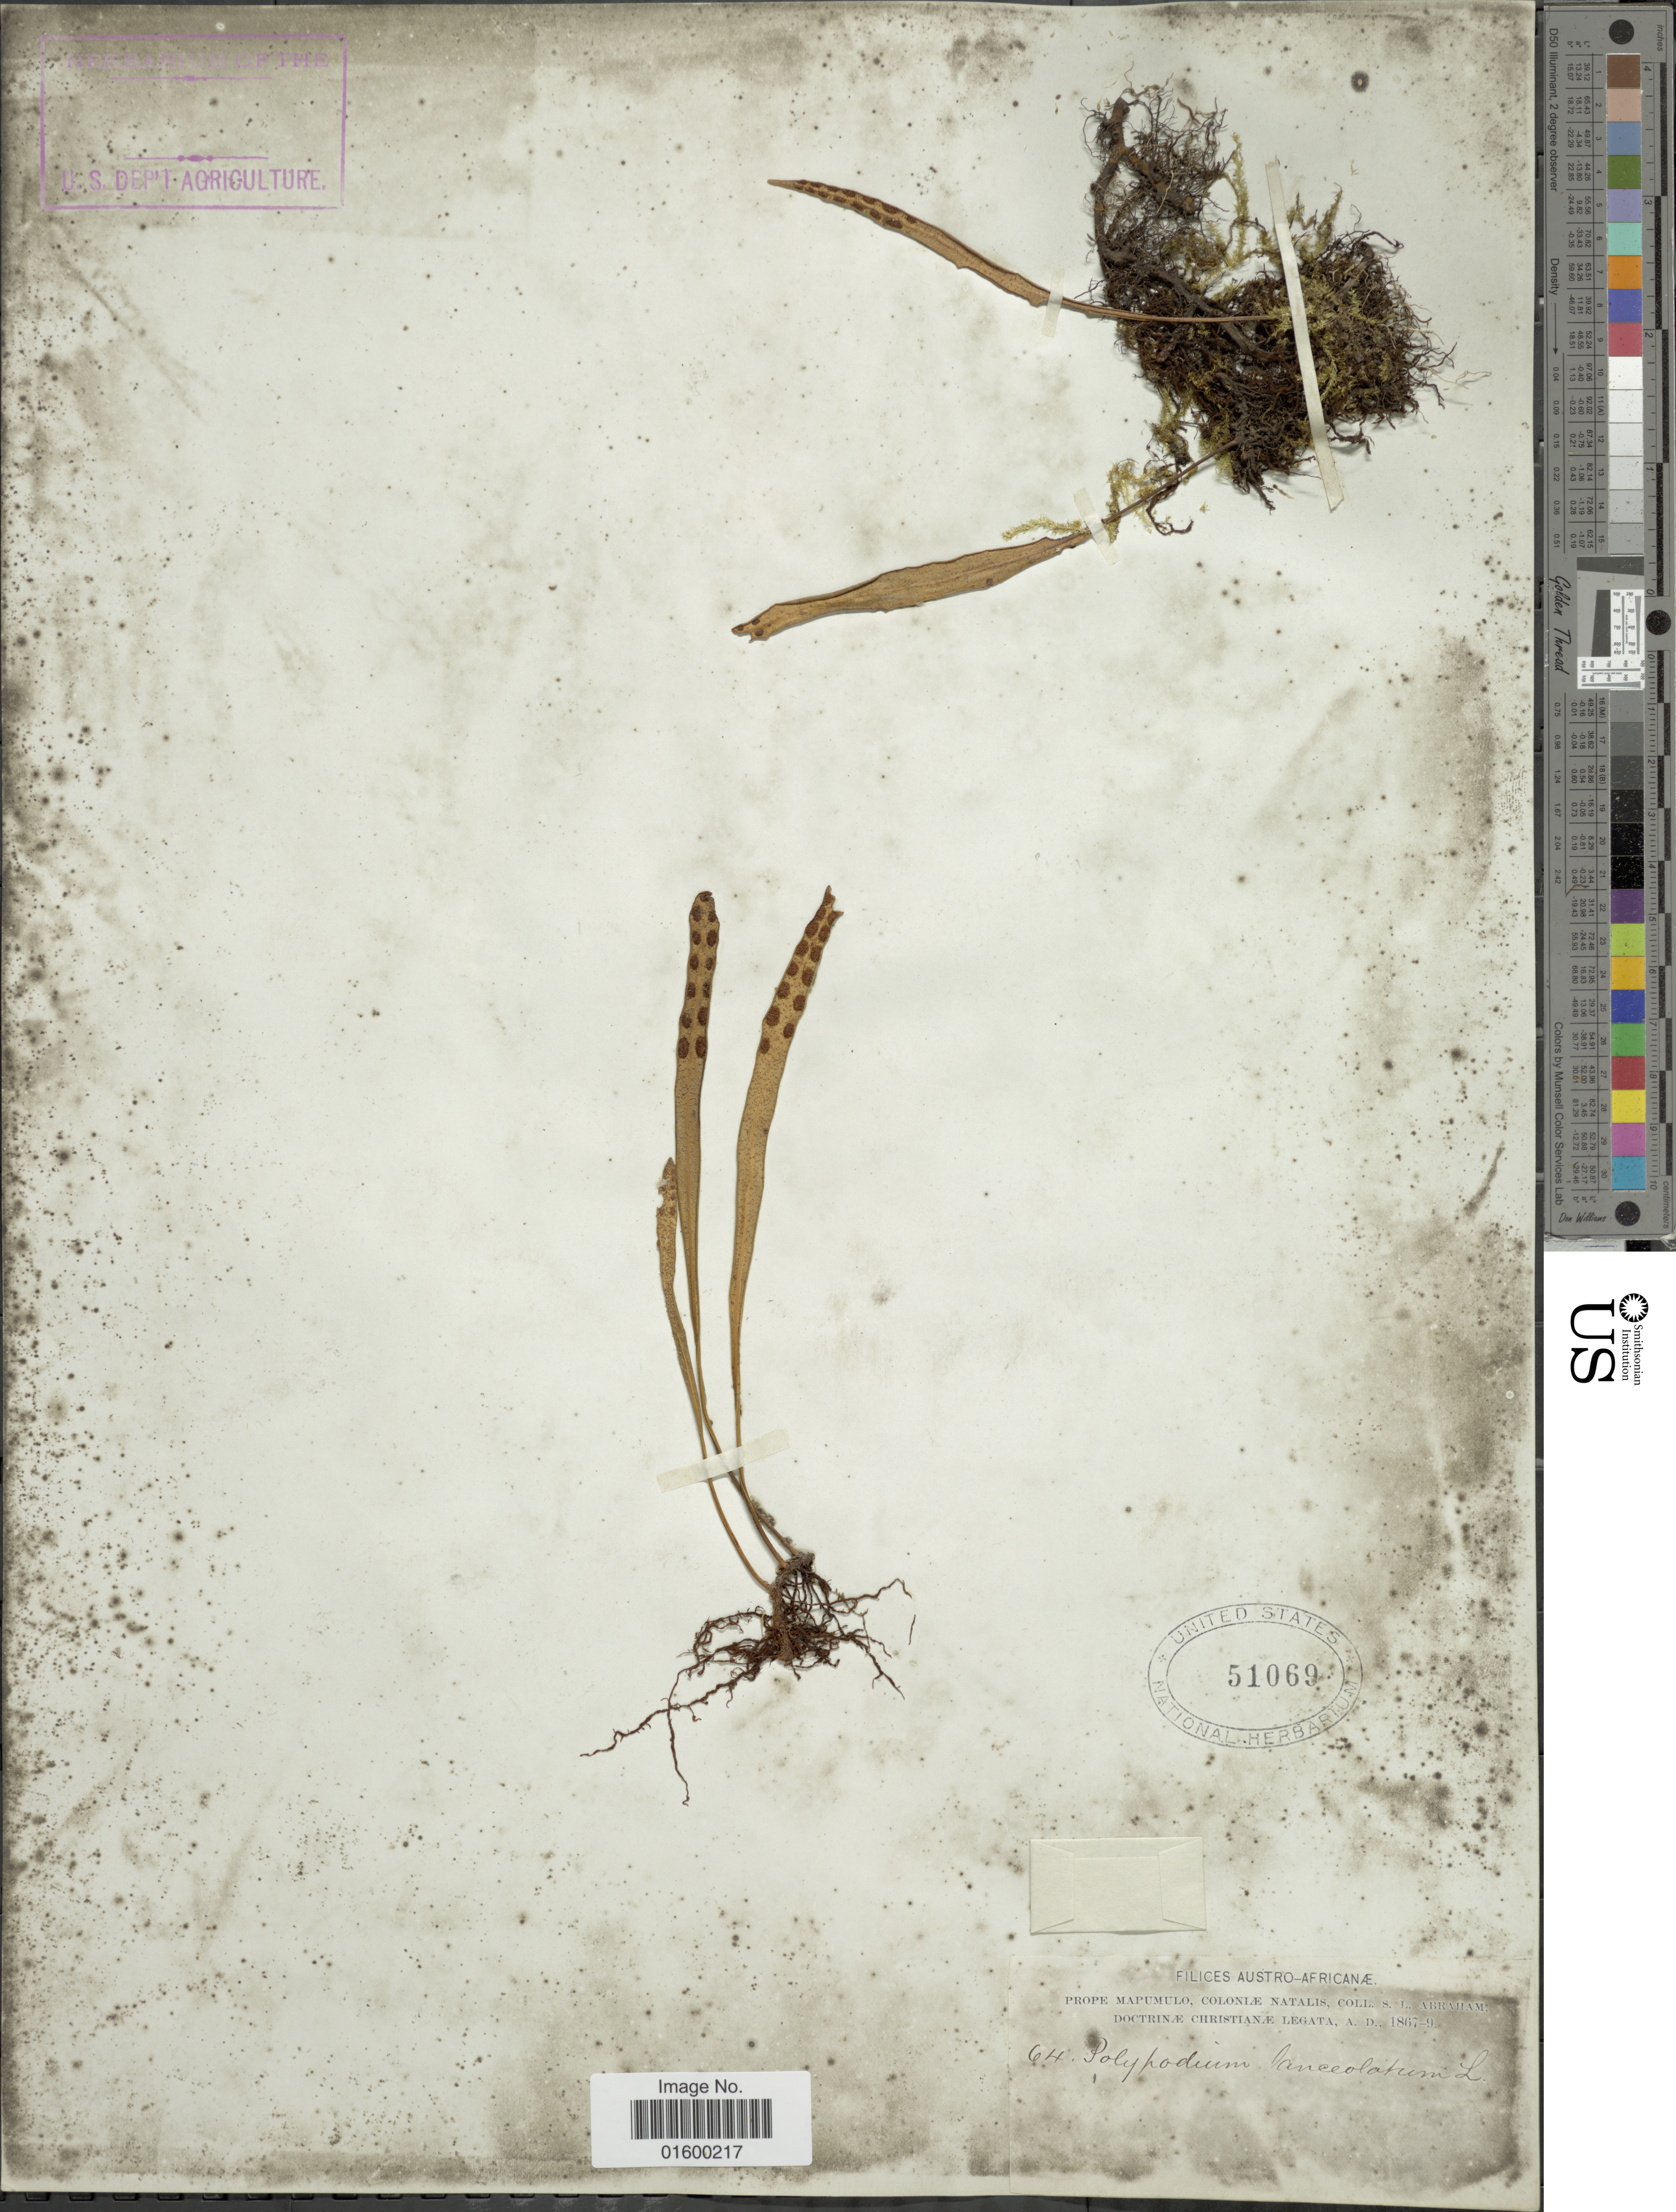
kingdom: Plantae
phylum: Tracheophyta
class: Polypodiopsida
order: Polypodiales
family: Polypodiaceae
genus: Pleopeltis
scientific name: Pleopeltis macrocarpa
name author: (Bory ex Willd.) Kaulf.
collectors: S. Abraham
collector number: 64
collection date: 1867/1869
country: South Africa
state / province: KwaZulu-Natal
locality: Austro-Africanae, Prope Mapumulo, Coloniae Natalis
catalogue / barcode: US 51069